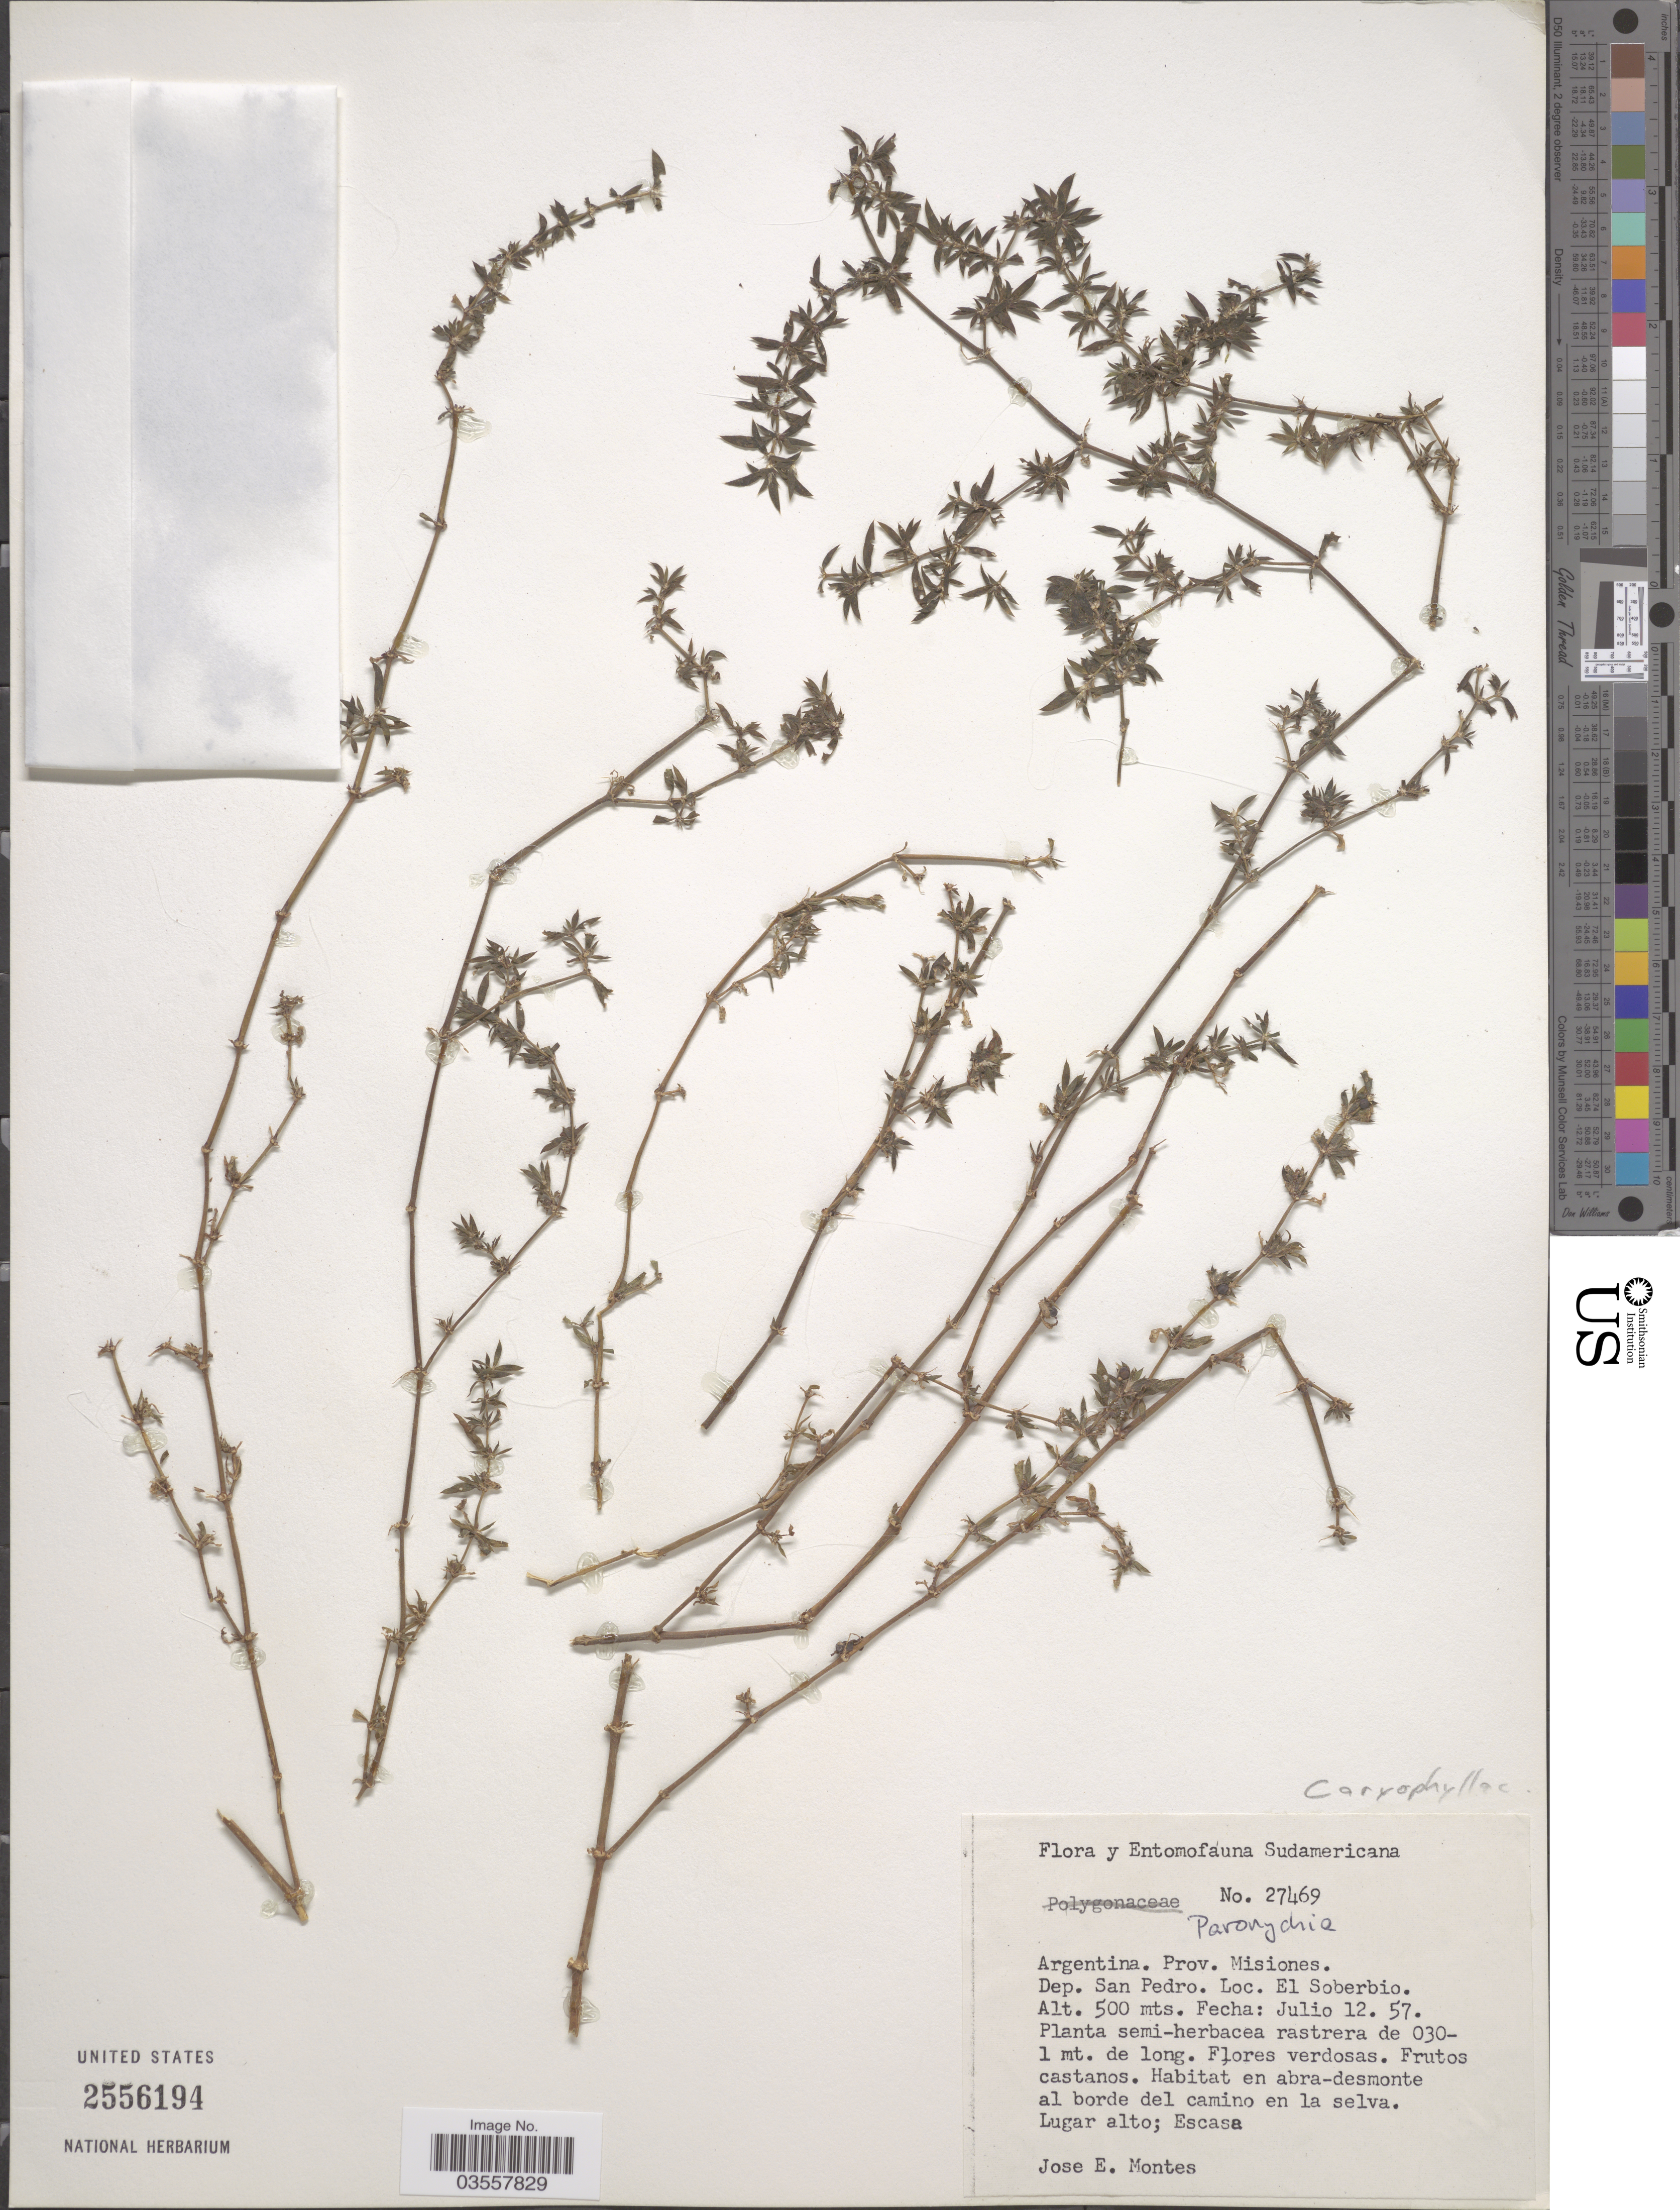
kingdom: Plantae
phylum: Tracheophyta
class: Magnoliopsida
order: Caryophyllales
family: Caryophyllaceae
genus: Paronychia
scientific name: Paronychia sp.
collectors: J. E. Montes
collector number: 27469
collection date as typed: Transcribed d/m/y: 12/7/57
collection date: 1957-07-12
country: Argentina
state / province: Misiones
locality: Dep. San Pedro. El Soberbio.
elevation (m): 500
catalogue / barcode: US 2556194